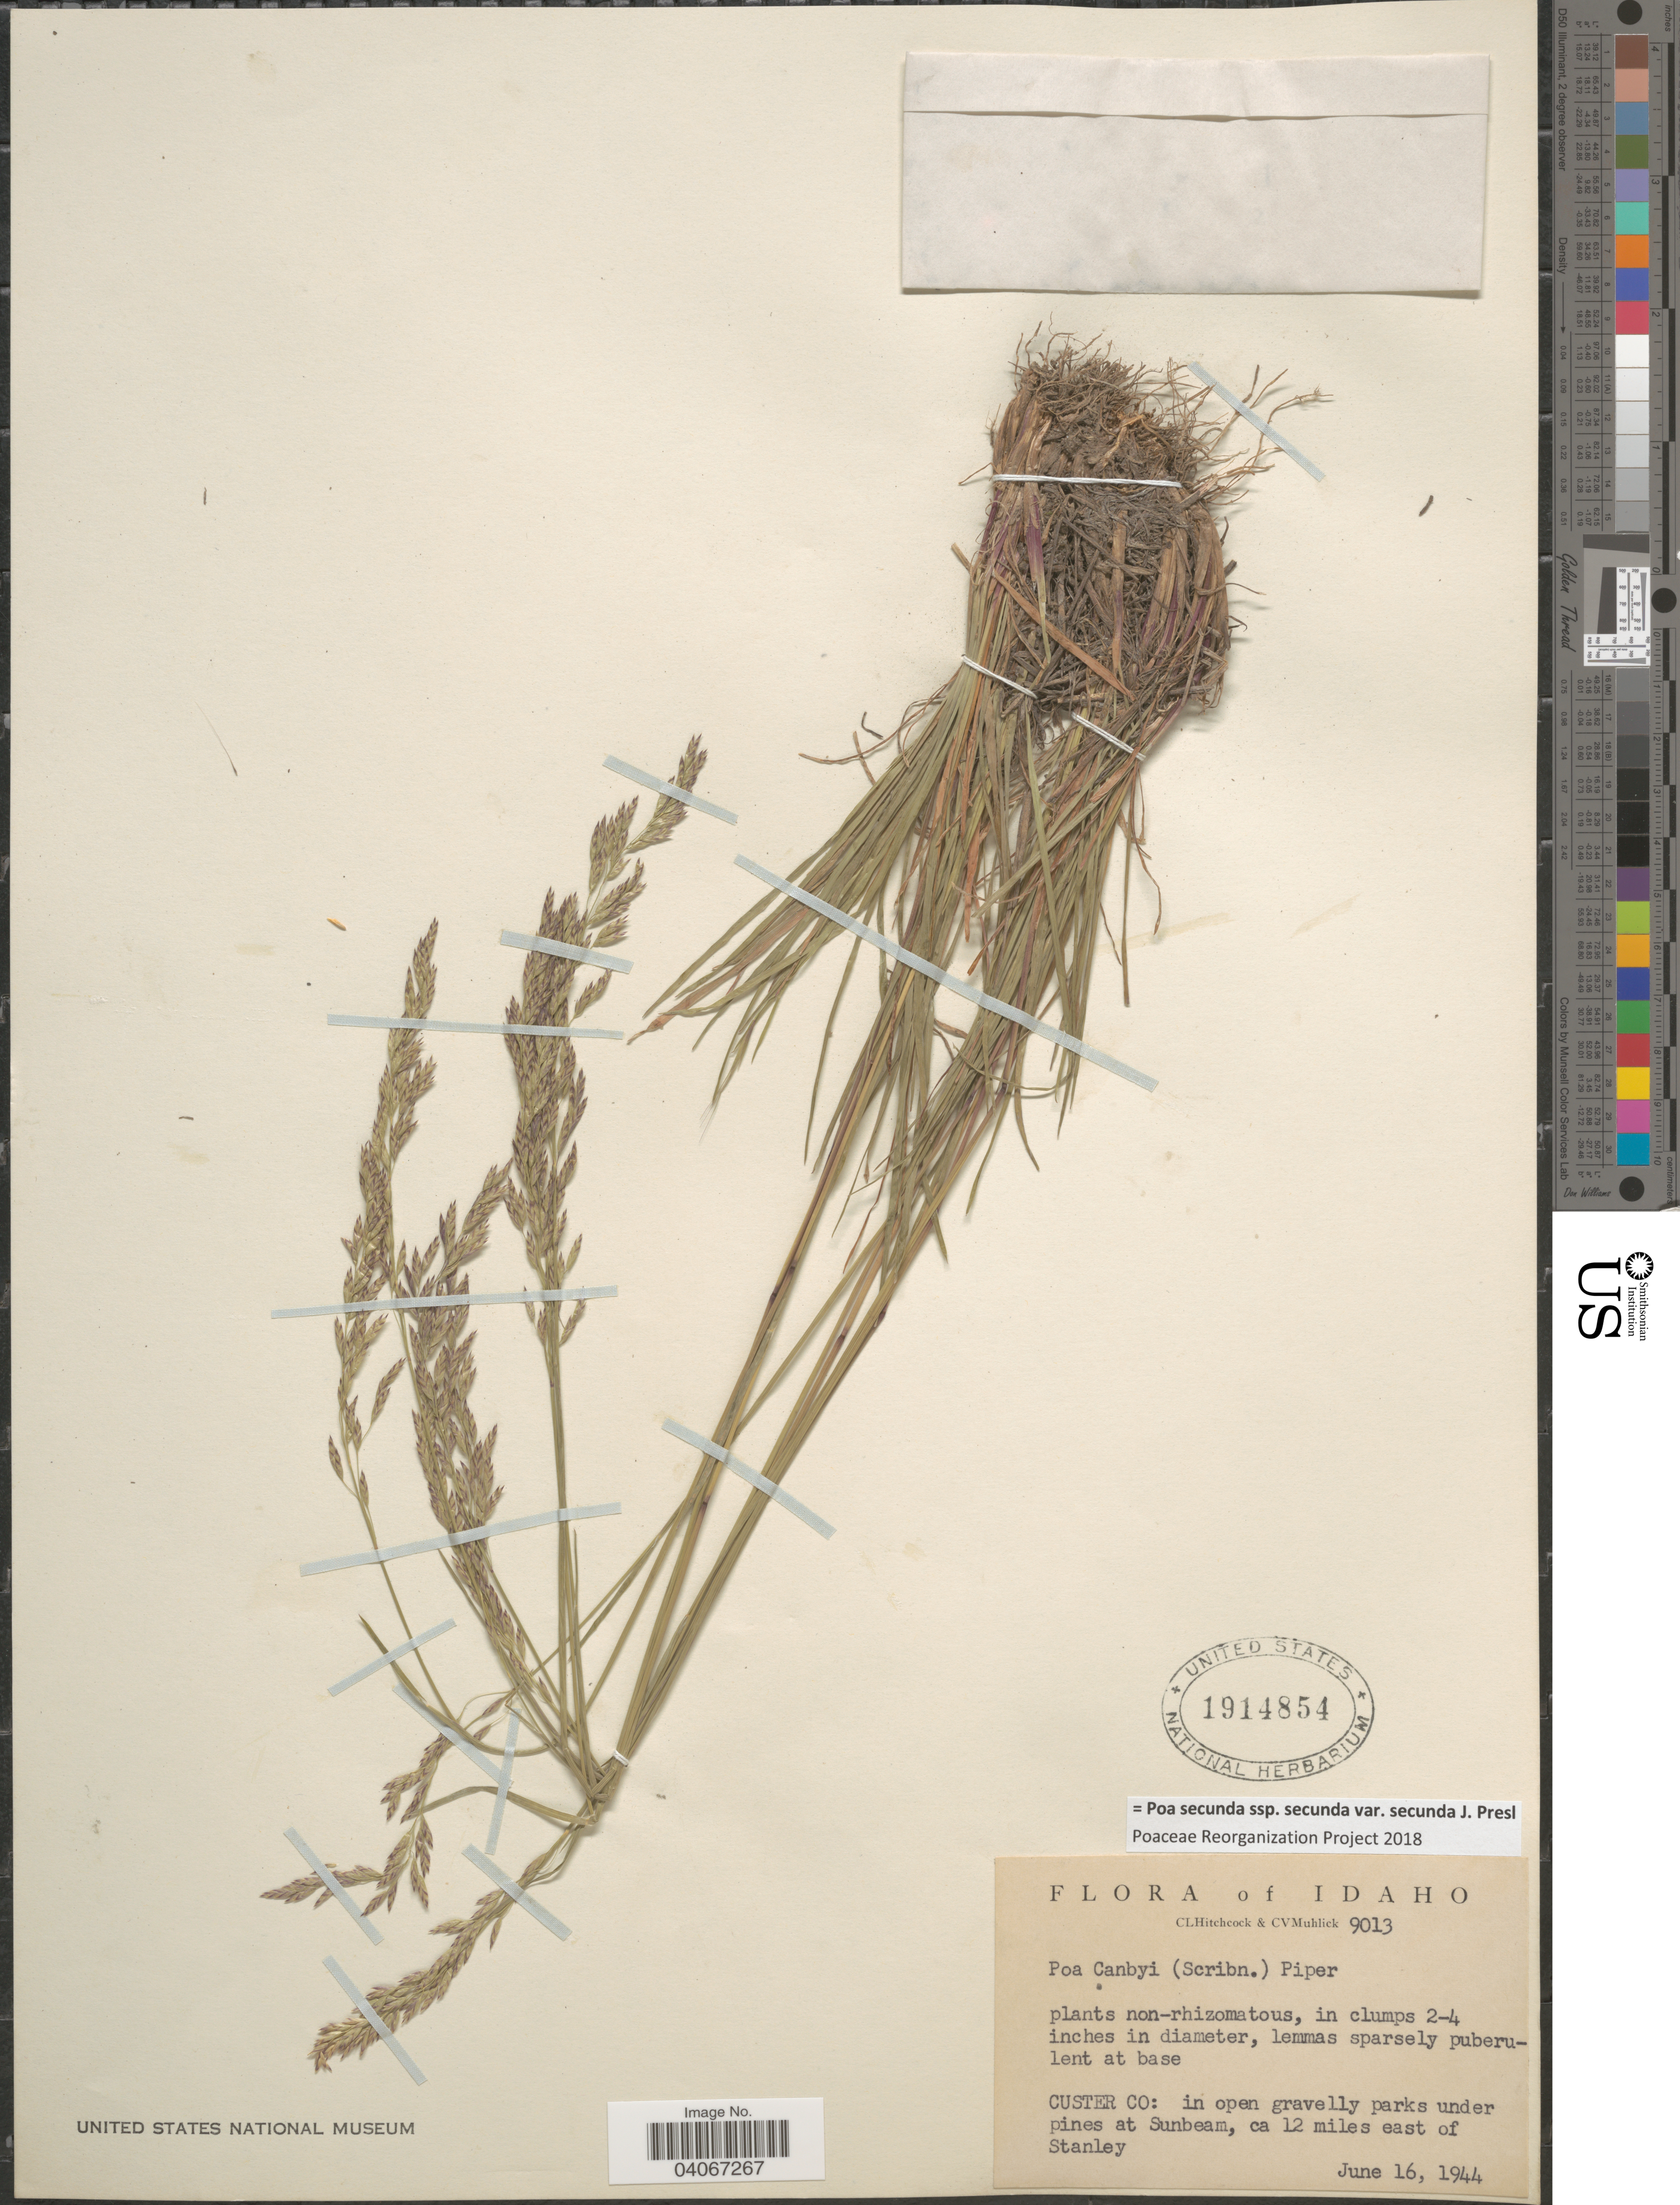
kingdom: Plantae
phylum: Tracheophyta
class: Liliopsida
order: Poales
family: Poaceae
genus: Poa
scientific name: Poa secunda subsp. secunda var. secunda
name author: J. Presl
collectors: C. L. Hitchcock & C. V. Muhlick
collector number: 9013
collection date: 1944-06-16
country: United States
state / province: Idaho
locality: Custer Co: in open gravelly parks under pines at Sunbeam, ca 12 miles east of Stanley.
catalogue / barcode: US 1914854